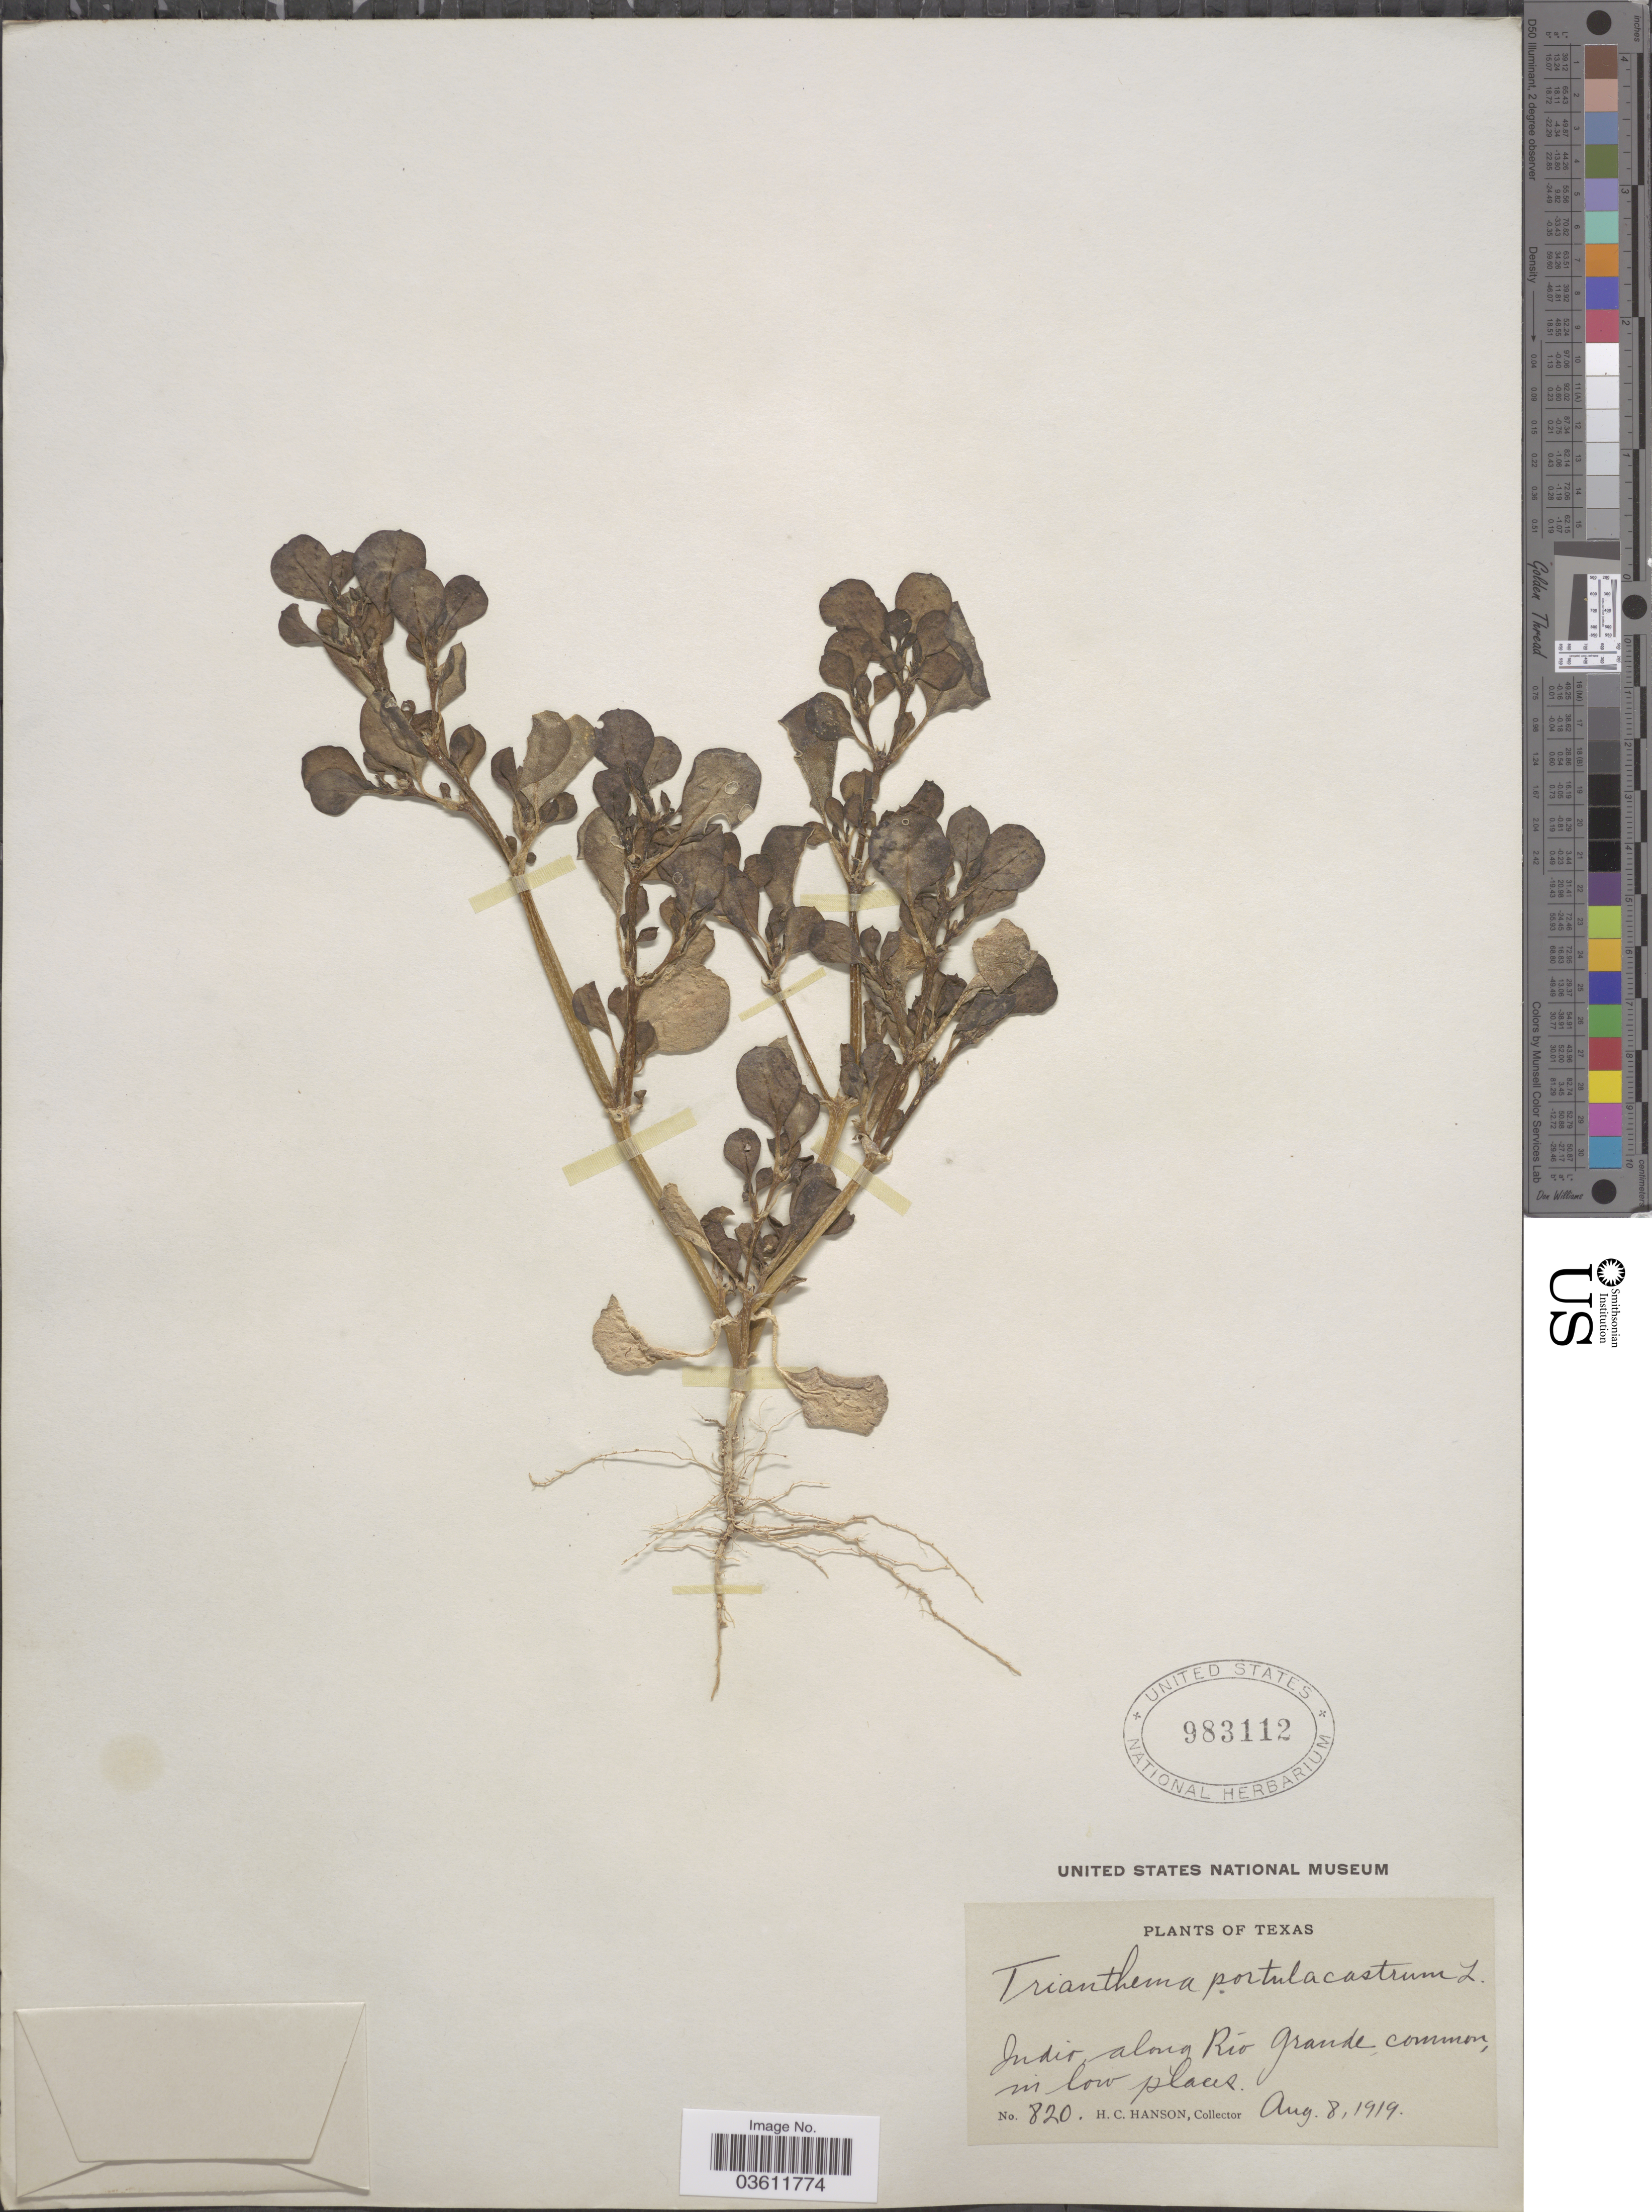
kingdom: Plantae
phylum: Tracheophyta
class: Magnoliopsida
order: Caryophyllales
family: Aizoaceae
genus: Trianthema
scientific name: Trianthema portulacastrum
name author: L.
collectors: H. Hanson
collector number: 820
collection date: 1919-08-08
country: United States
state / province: Texas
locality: Indio along Río Grande.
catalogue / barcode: US 983112